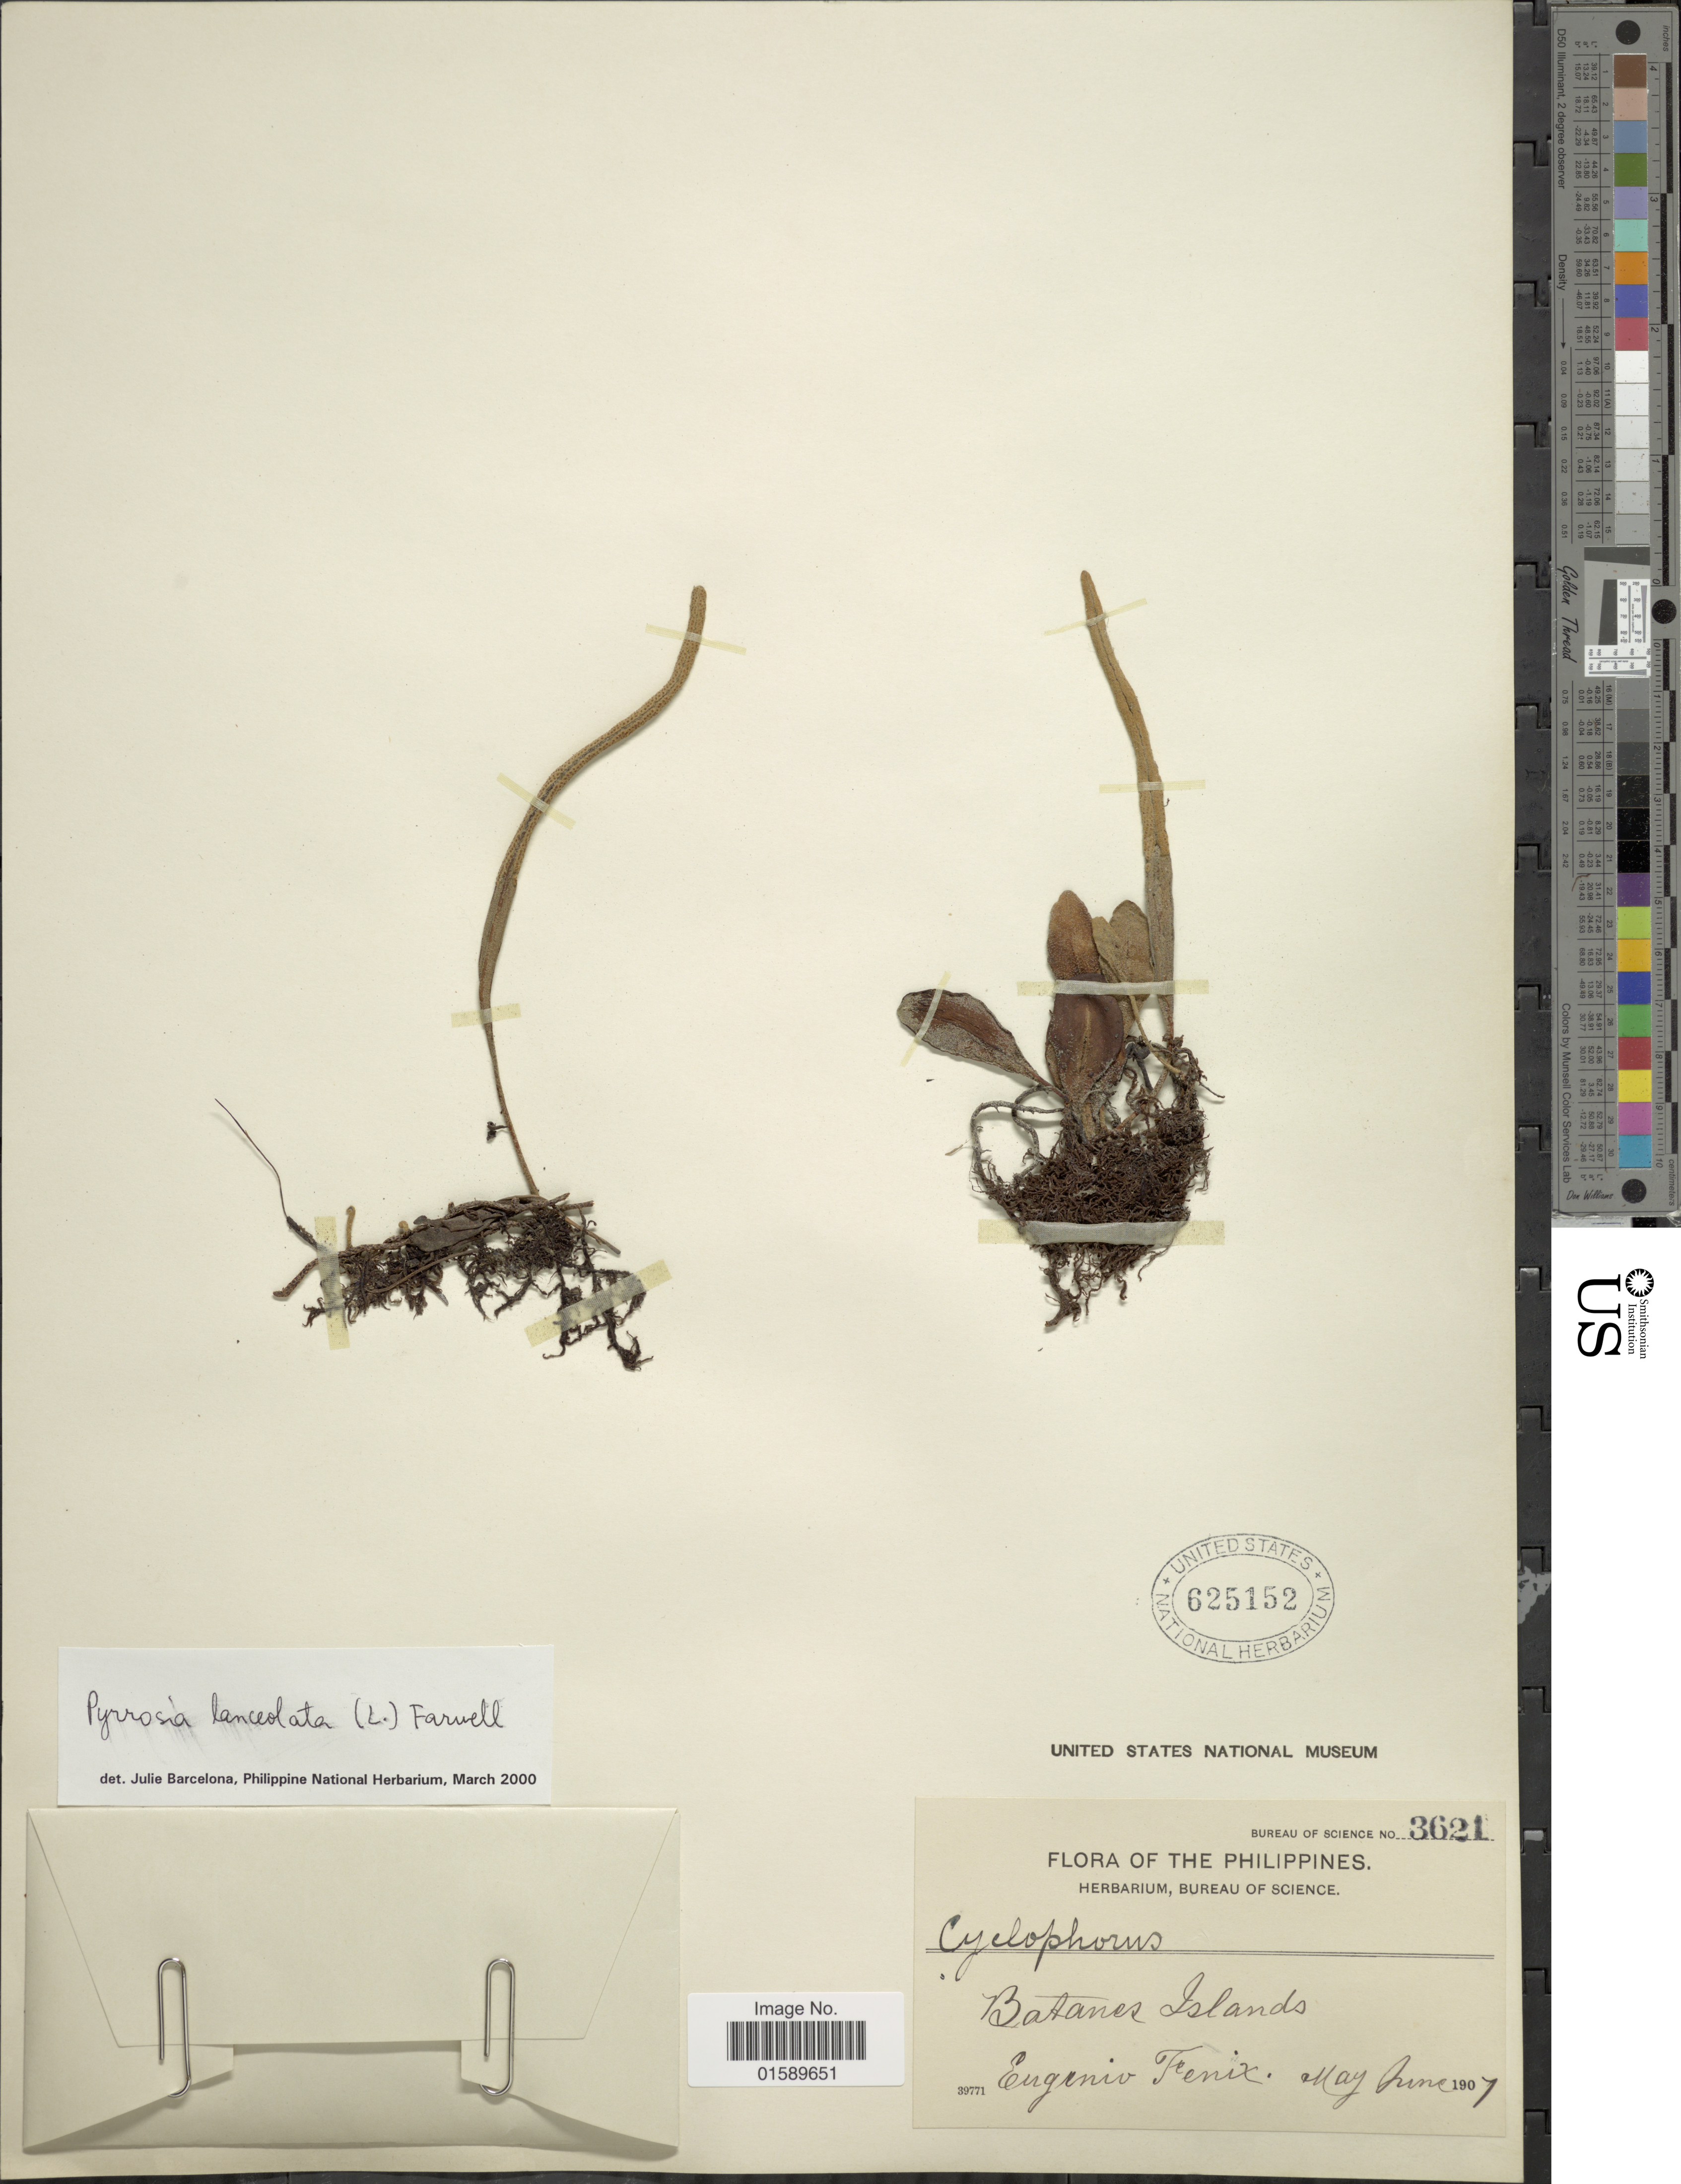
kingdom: Plantae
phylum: Tracheophyta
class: Polypodiopsida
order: Polypodiales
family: Polypodiaceae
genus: Pyrrosia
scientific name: Pyrrosia lanceolata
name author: (L.) Farw.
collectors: E. Fenix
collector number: Bureau of science 3621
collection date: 1907-05/1907-06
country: Philippines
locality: Batanes Islands.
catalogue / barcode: US 625152